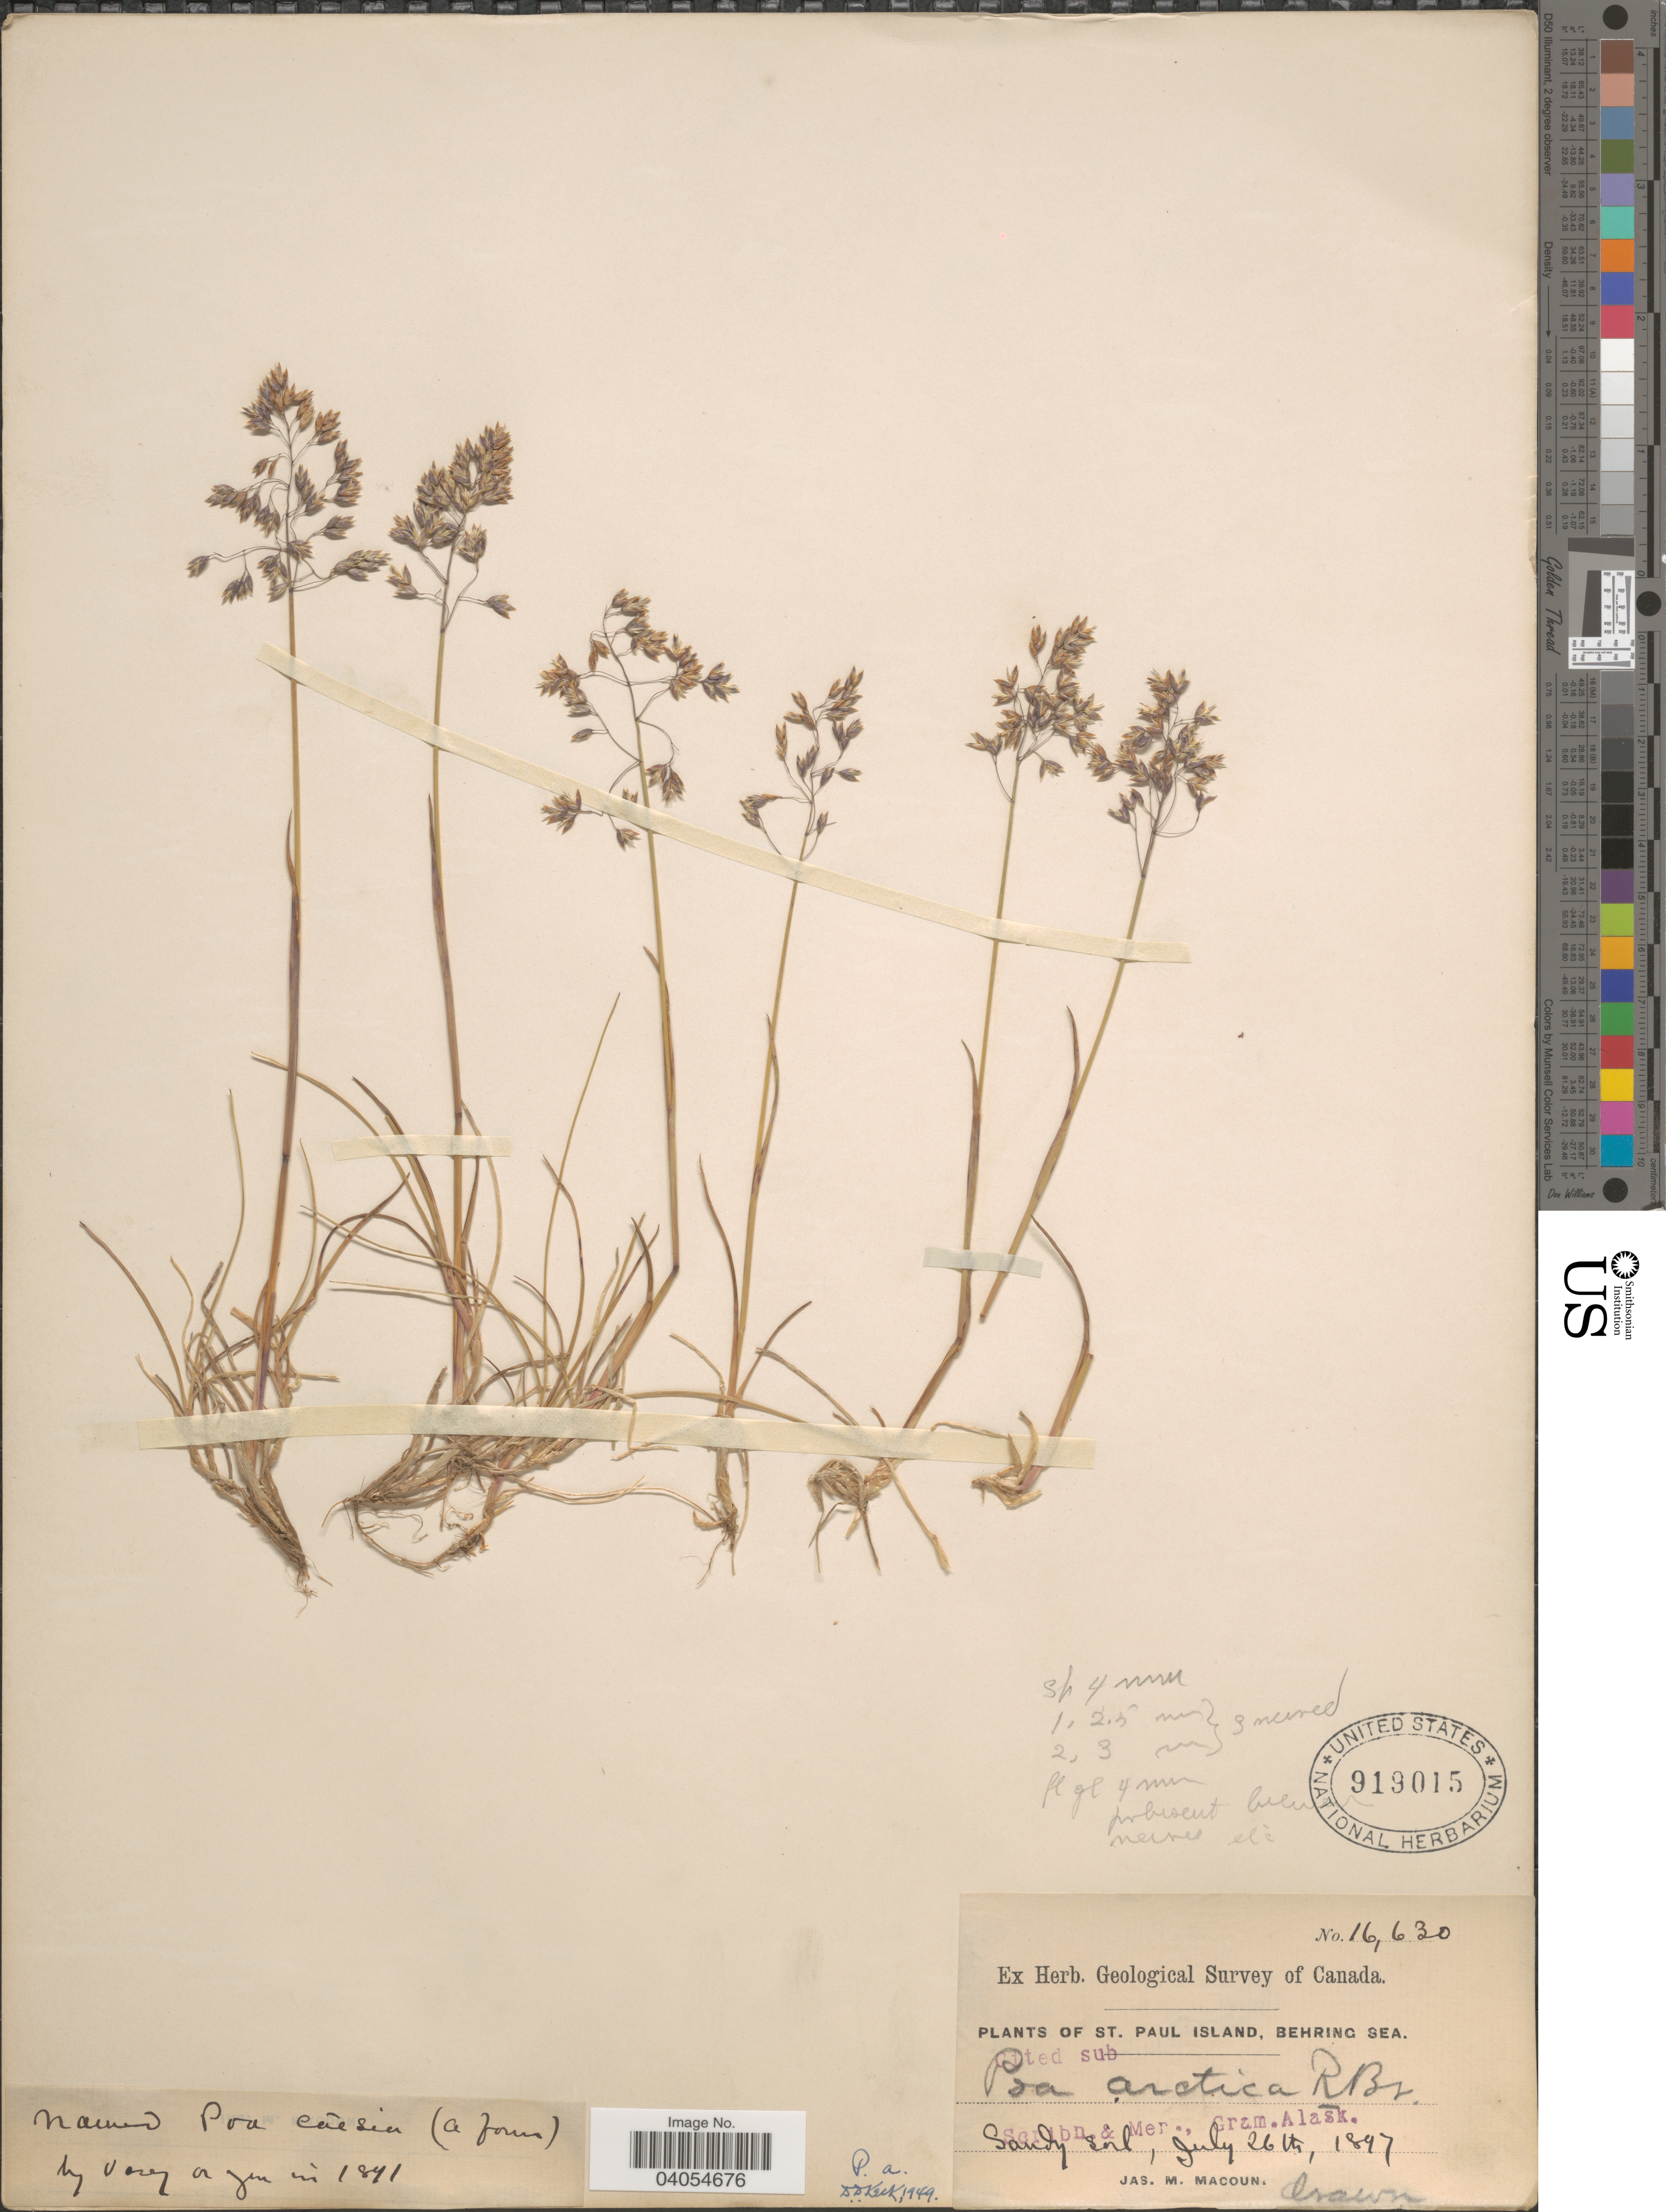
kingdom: Plantae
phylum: Tracheophyta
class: Liliopsida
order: Poales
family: Poaceae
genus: Poa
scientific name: Poa arctica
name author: R. Br.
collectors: J. M. Macoun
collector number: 16630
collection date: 1897-07-26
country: United States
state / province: Alaska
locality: St. Paul Island, Behring Sea.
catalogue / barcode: US 919015